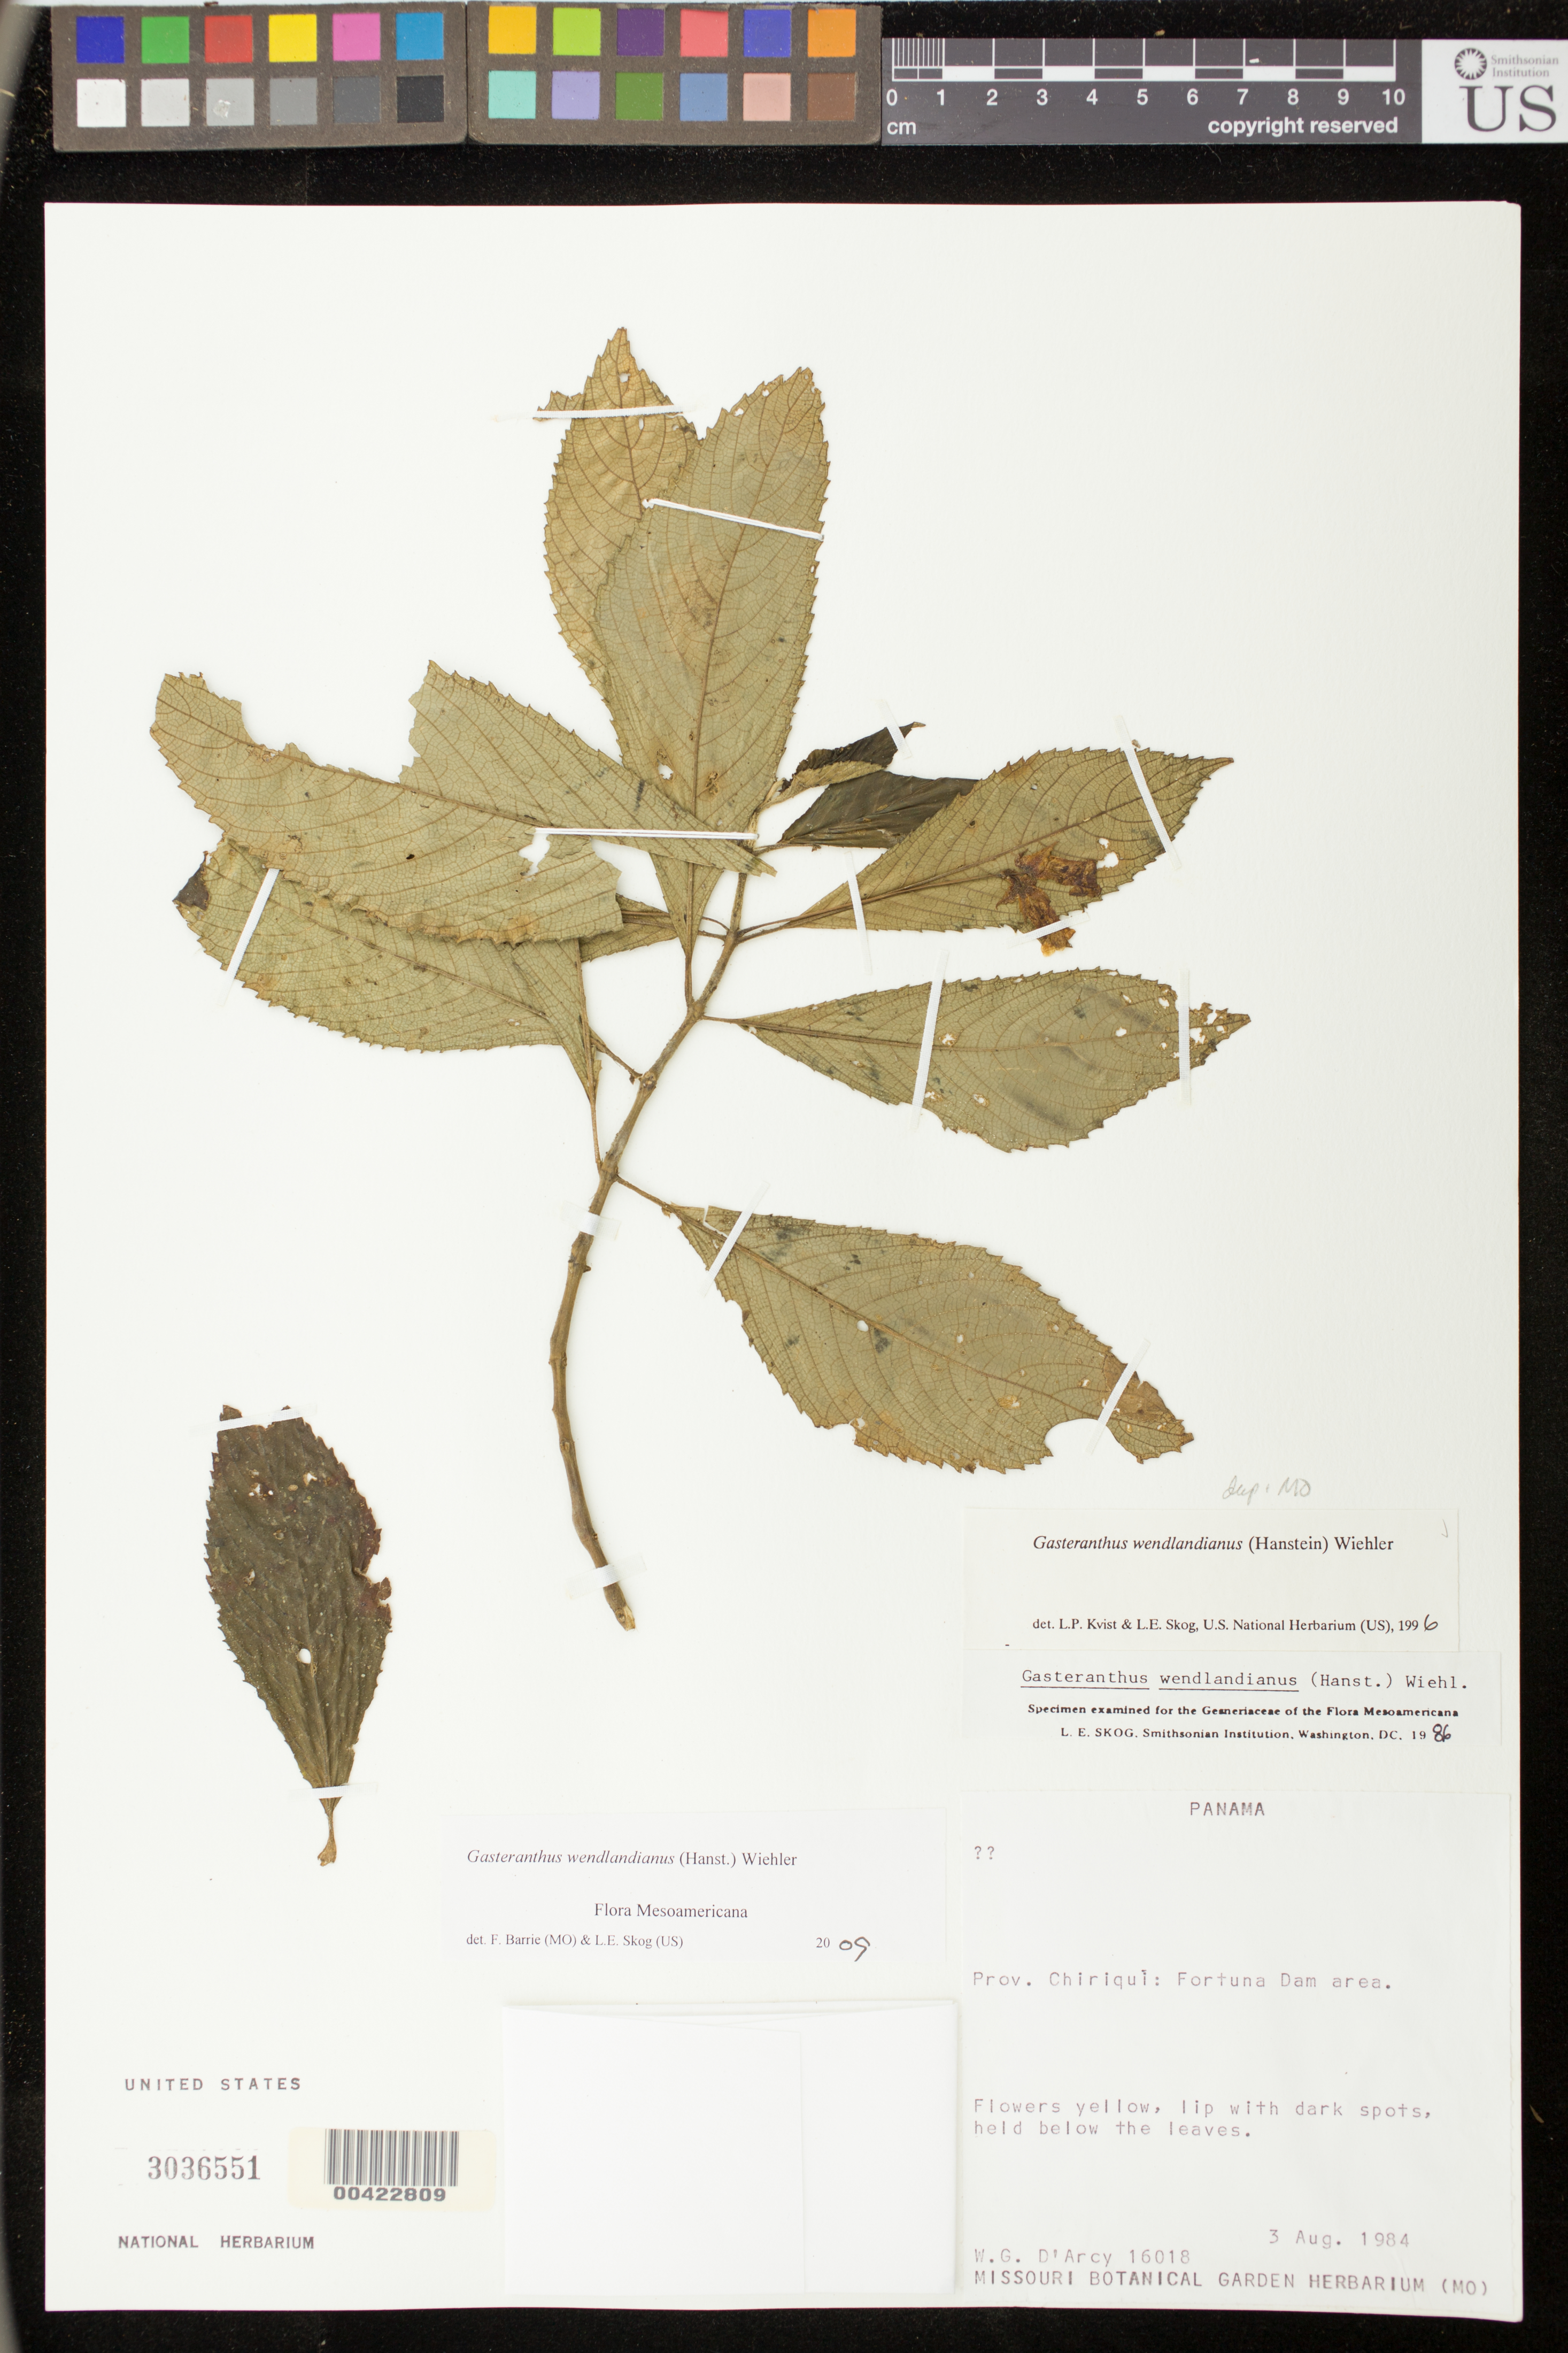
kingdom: Plantae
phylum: Tracheophyta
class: Magnoliopsida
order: Lamiales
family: Gesneriaceae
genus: Gasteranthus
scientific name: Gasteranthus wendlandianus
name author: (Hanst.) Wiehler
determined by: Skog, Laurence E.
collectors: W. G. D'Arcy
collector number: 16018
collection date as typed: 03 Aug 1984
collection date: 1984-08-03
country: Panama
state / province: Chiriquí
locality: Fortuna Dam area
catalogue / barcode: US 3036551